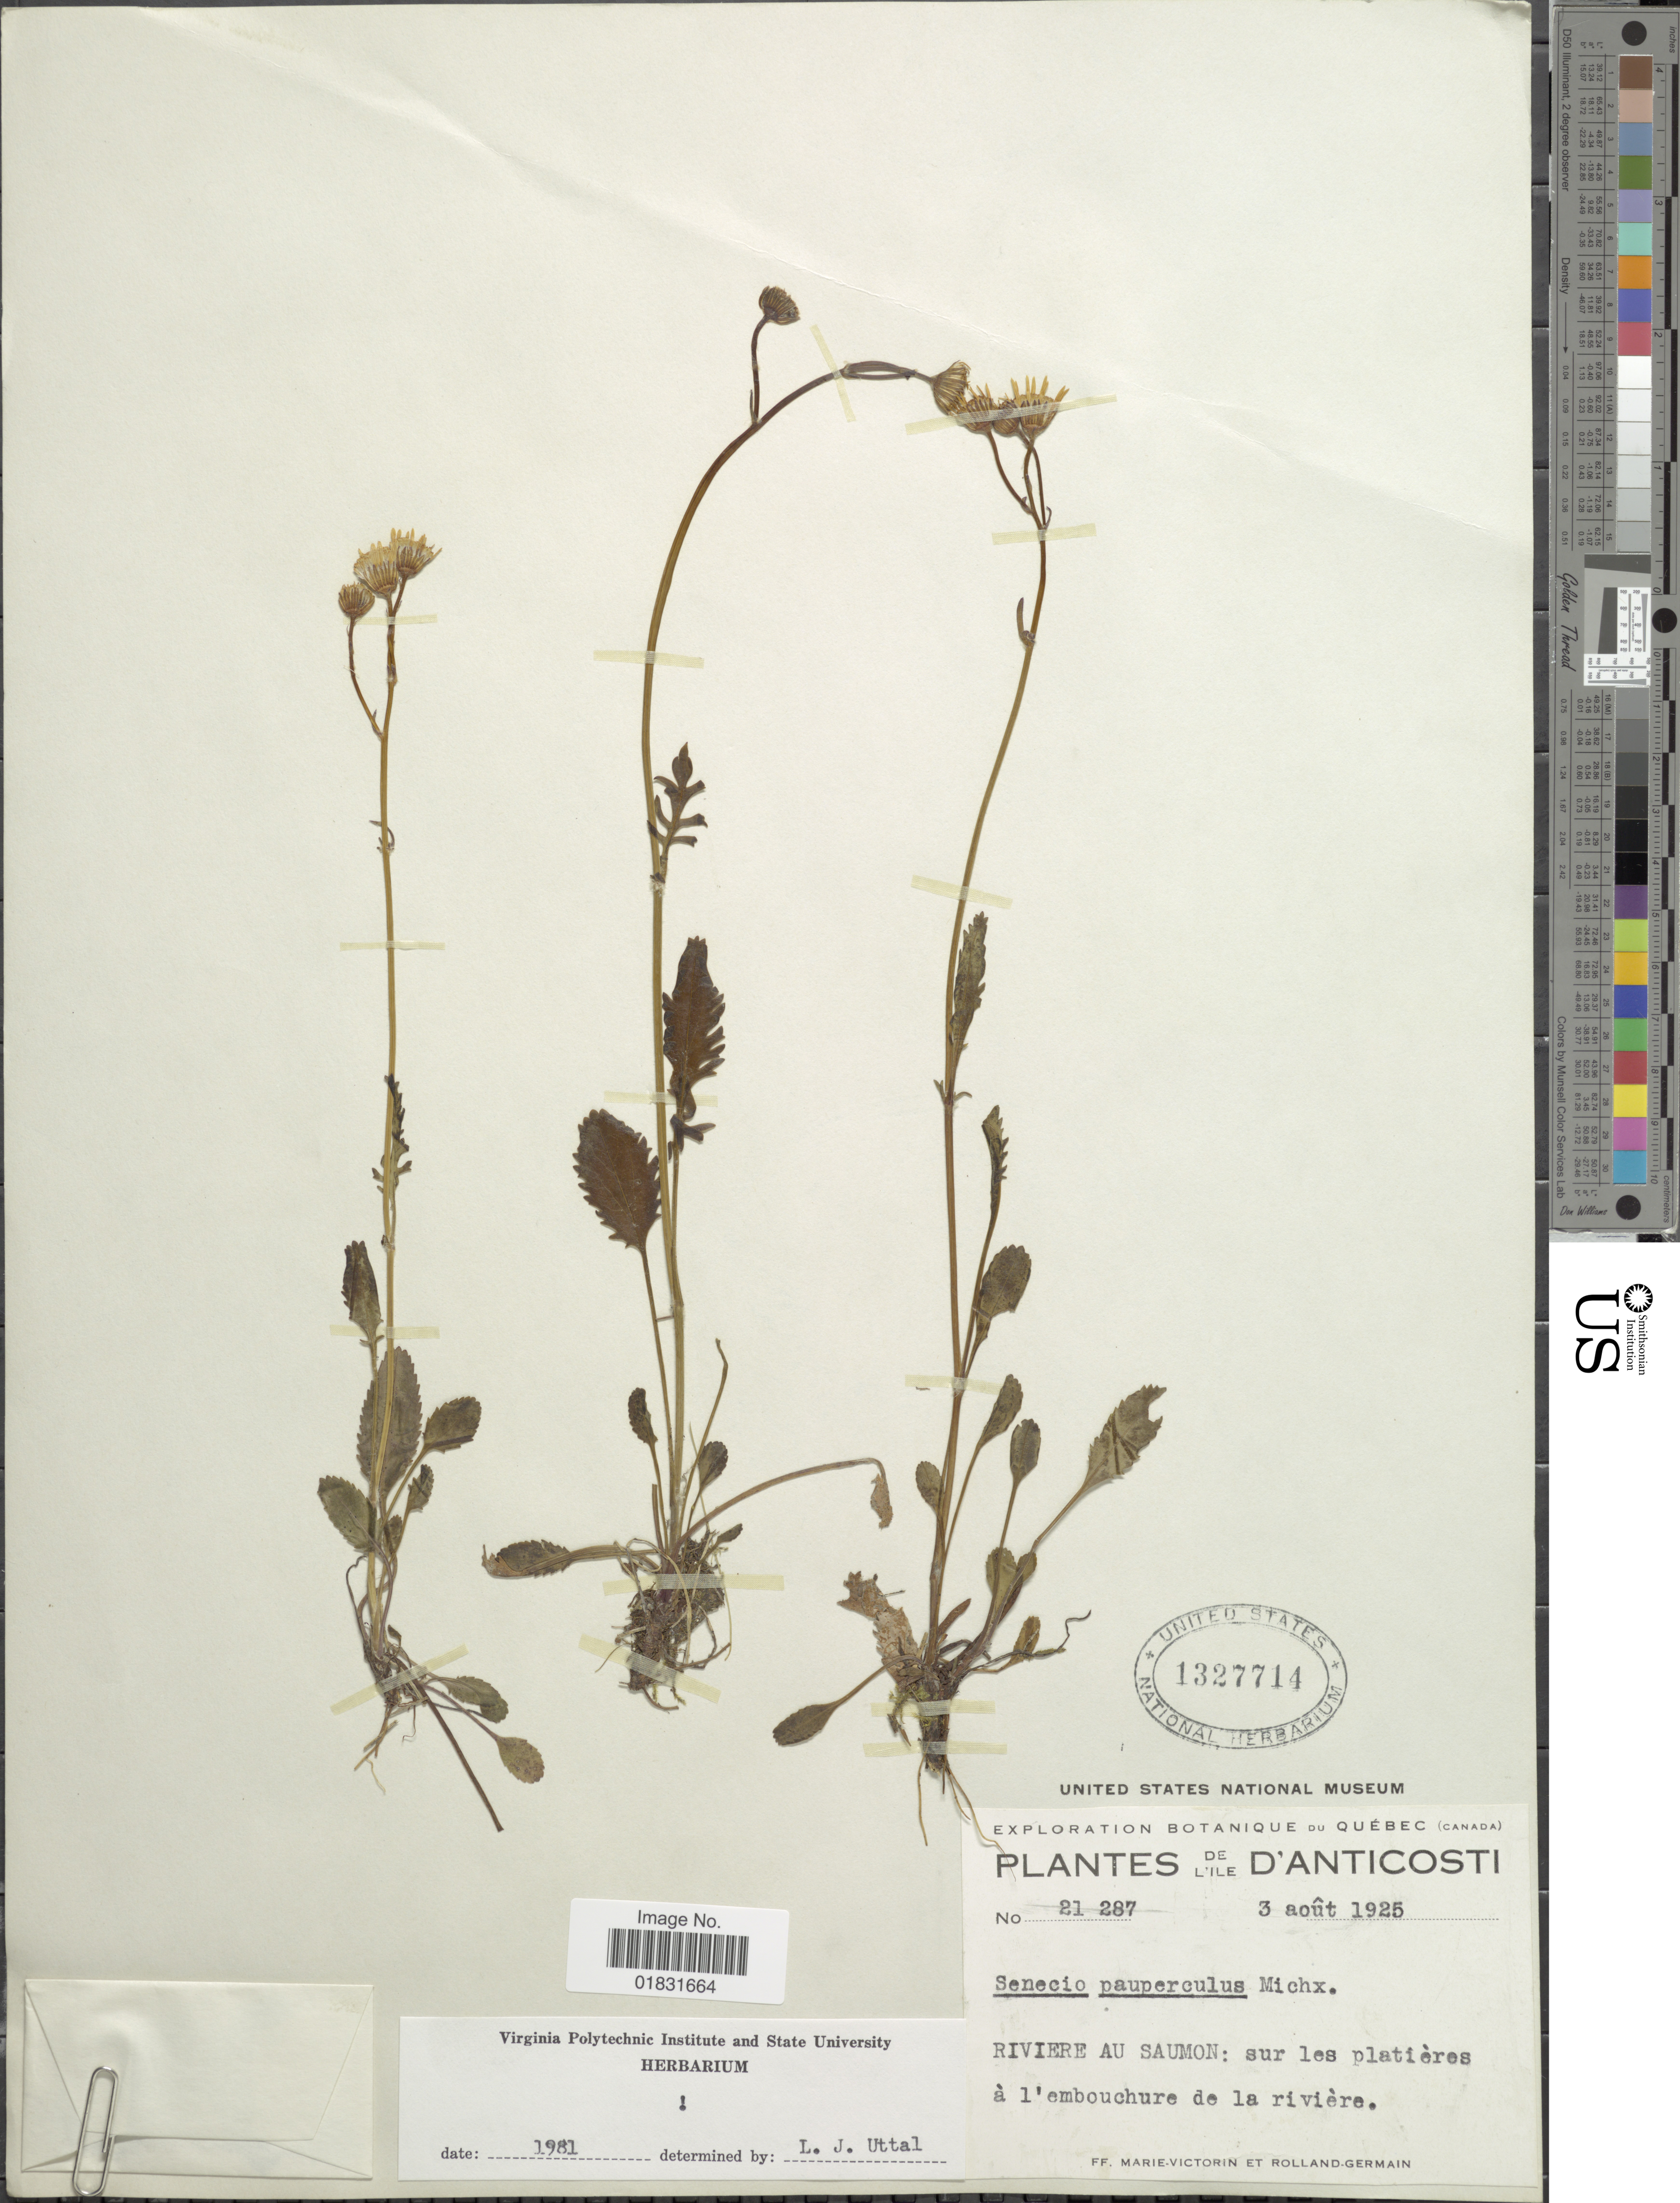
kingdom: Plantae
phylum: Tracheophyta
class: Magnoliopsida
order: Asterales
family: Asteraceae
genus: Packera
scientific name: Packera paupercula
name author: (Michx.) Á. Löve & D. Löve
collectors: F. Marie-Victorin & Rolland-Germain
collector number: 21287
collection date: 1925-08-03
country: Canada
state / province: Quebec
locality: L'Ile D'Anticosti, Riviere Au Saumon: sur les platières à l'embouchure de la rivière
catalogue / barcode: US 1327714